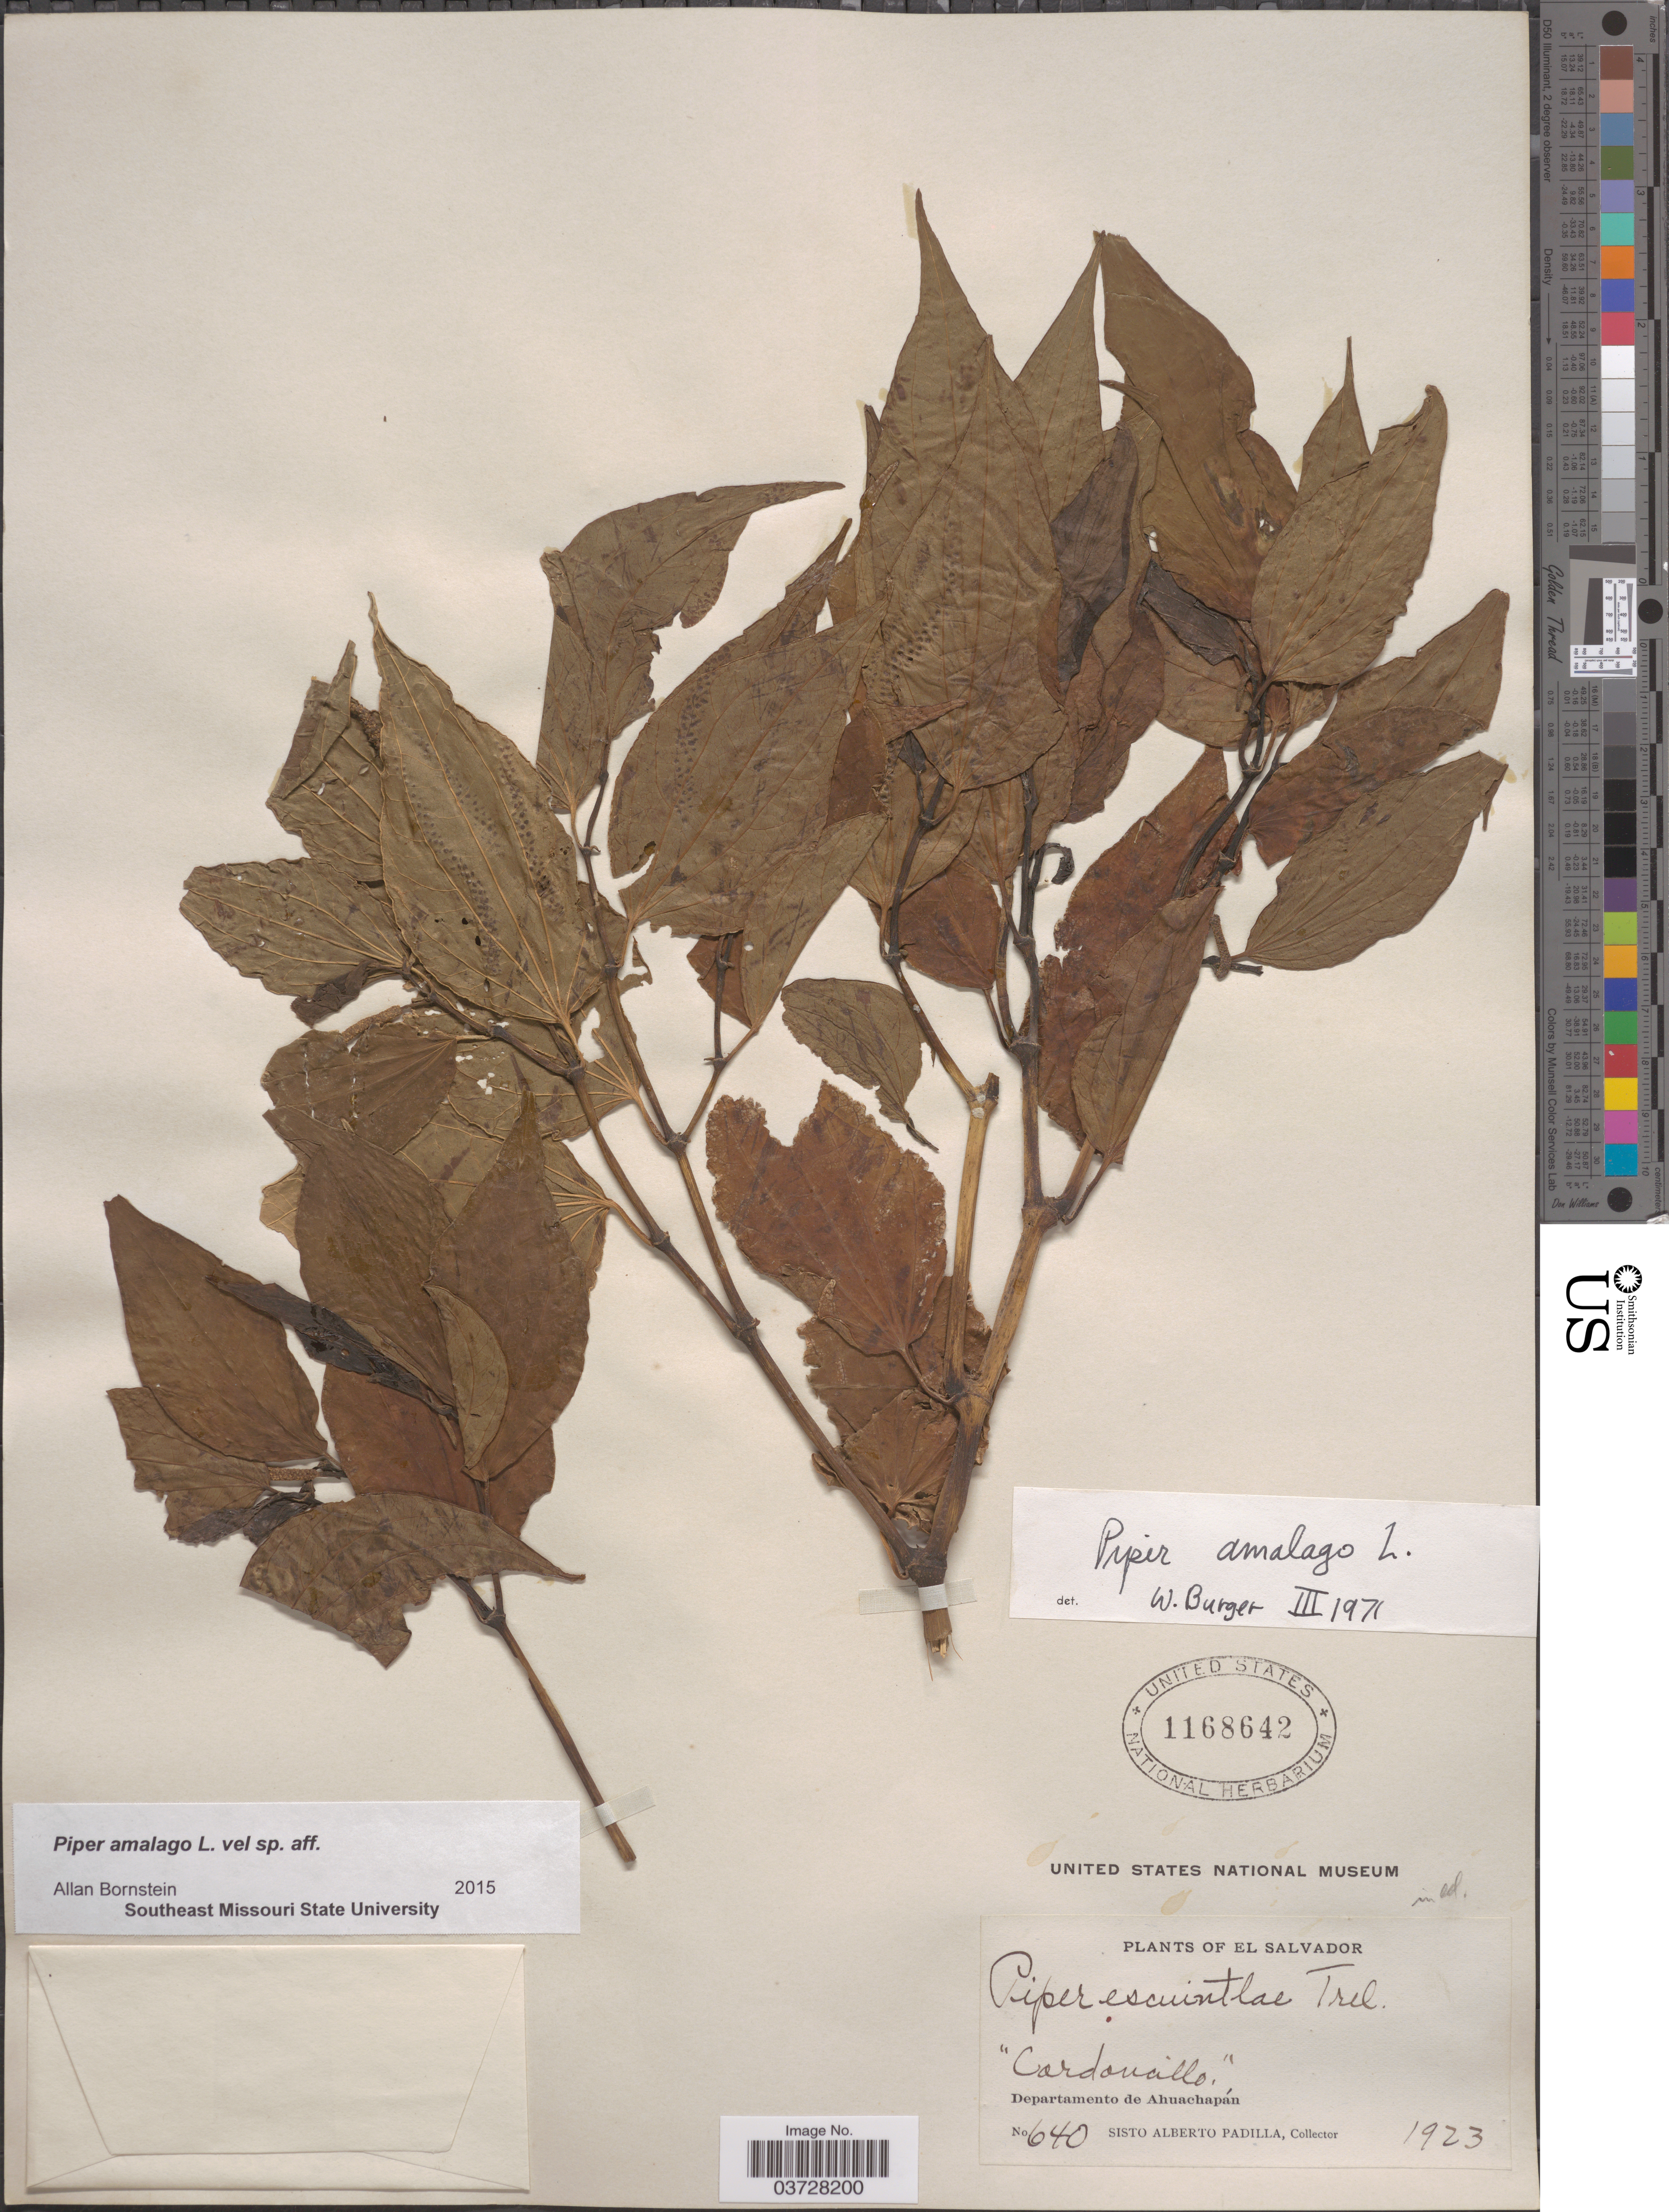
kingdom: Plantae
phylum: Tracheophyta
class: Magnoliopsida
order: Piperales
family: Piperaceae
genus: Piper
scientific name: Piper amalago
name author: L.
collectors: S. A. Padilla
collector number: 640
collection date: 1923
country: El Salvador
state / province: Ahuachapan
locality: Departamento de Ahuachapán.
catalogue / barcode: US 1168642